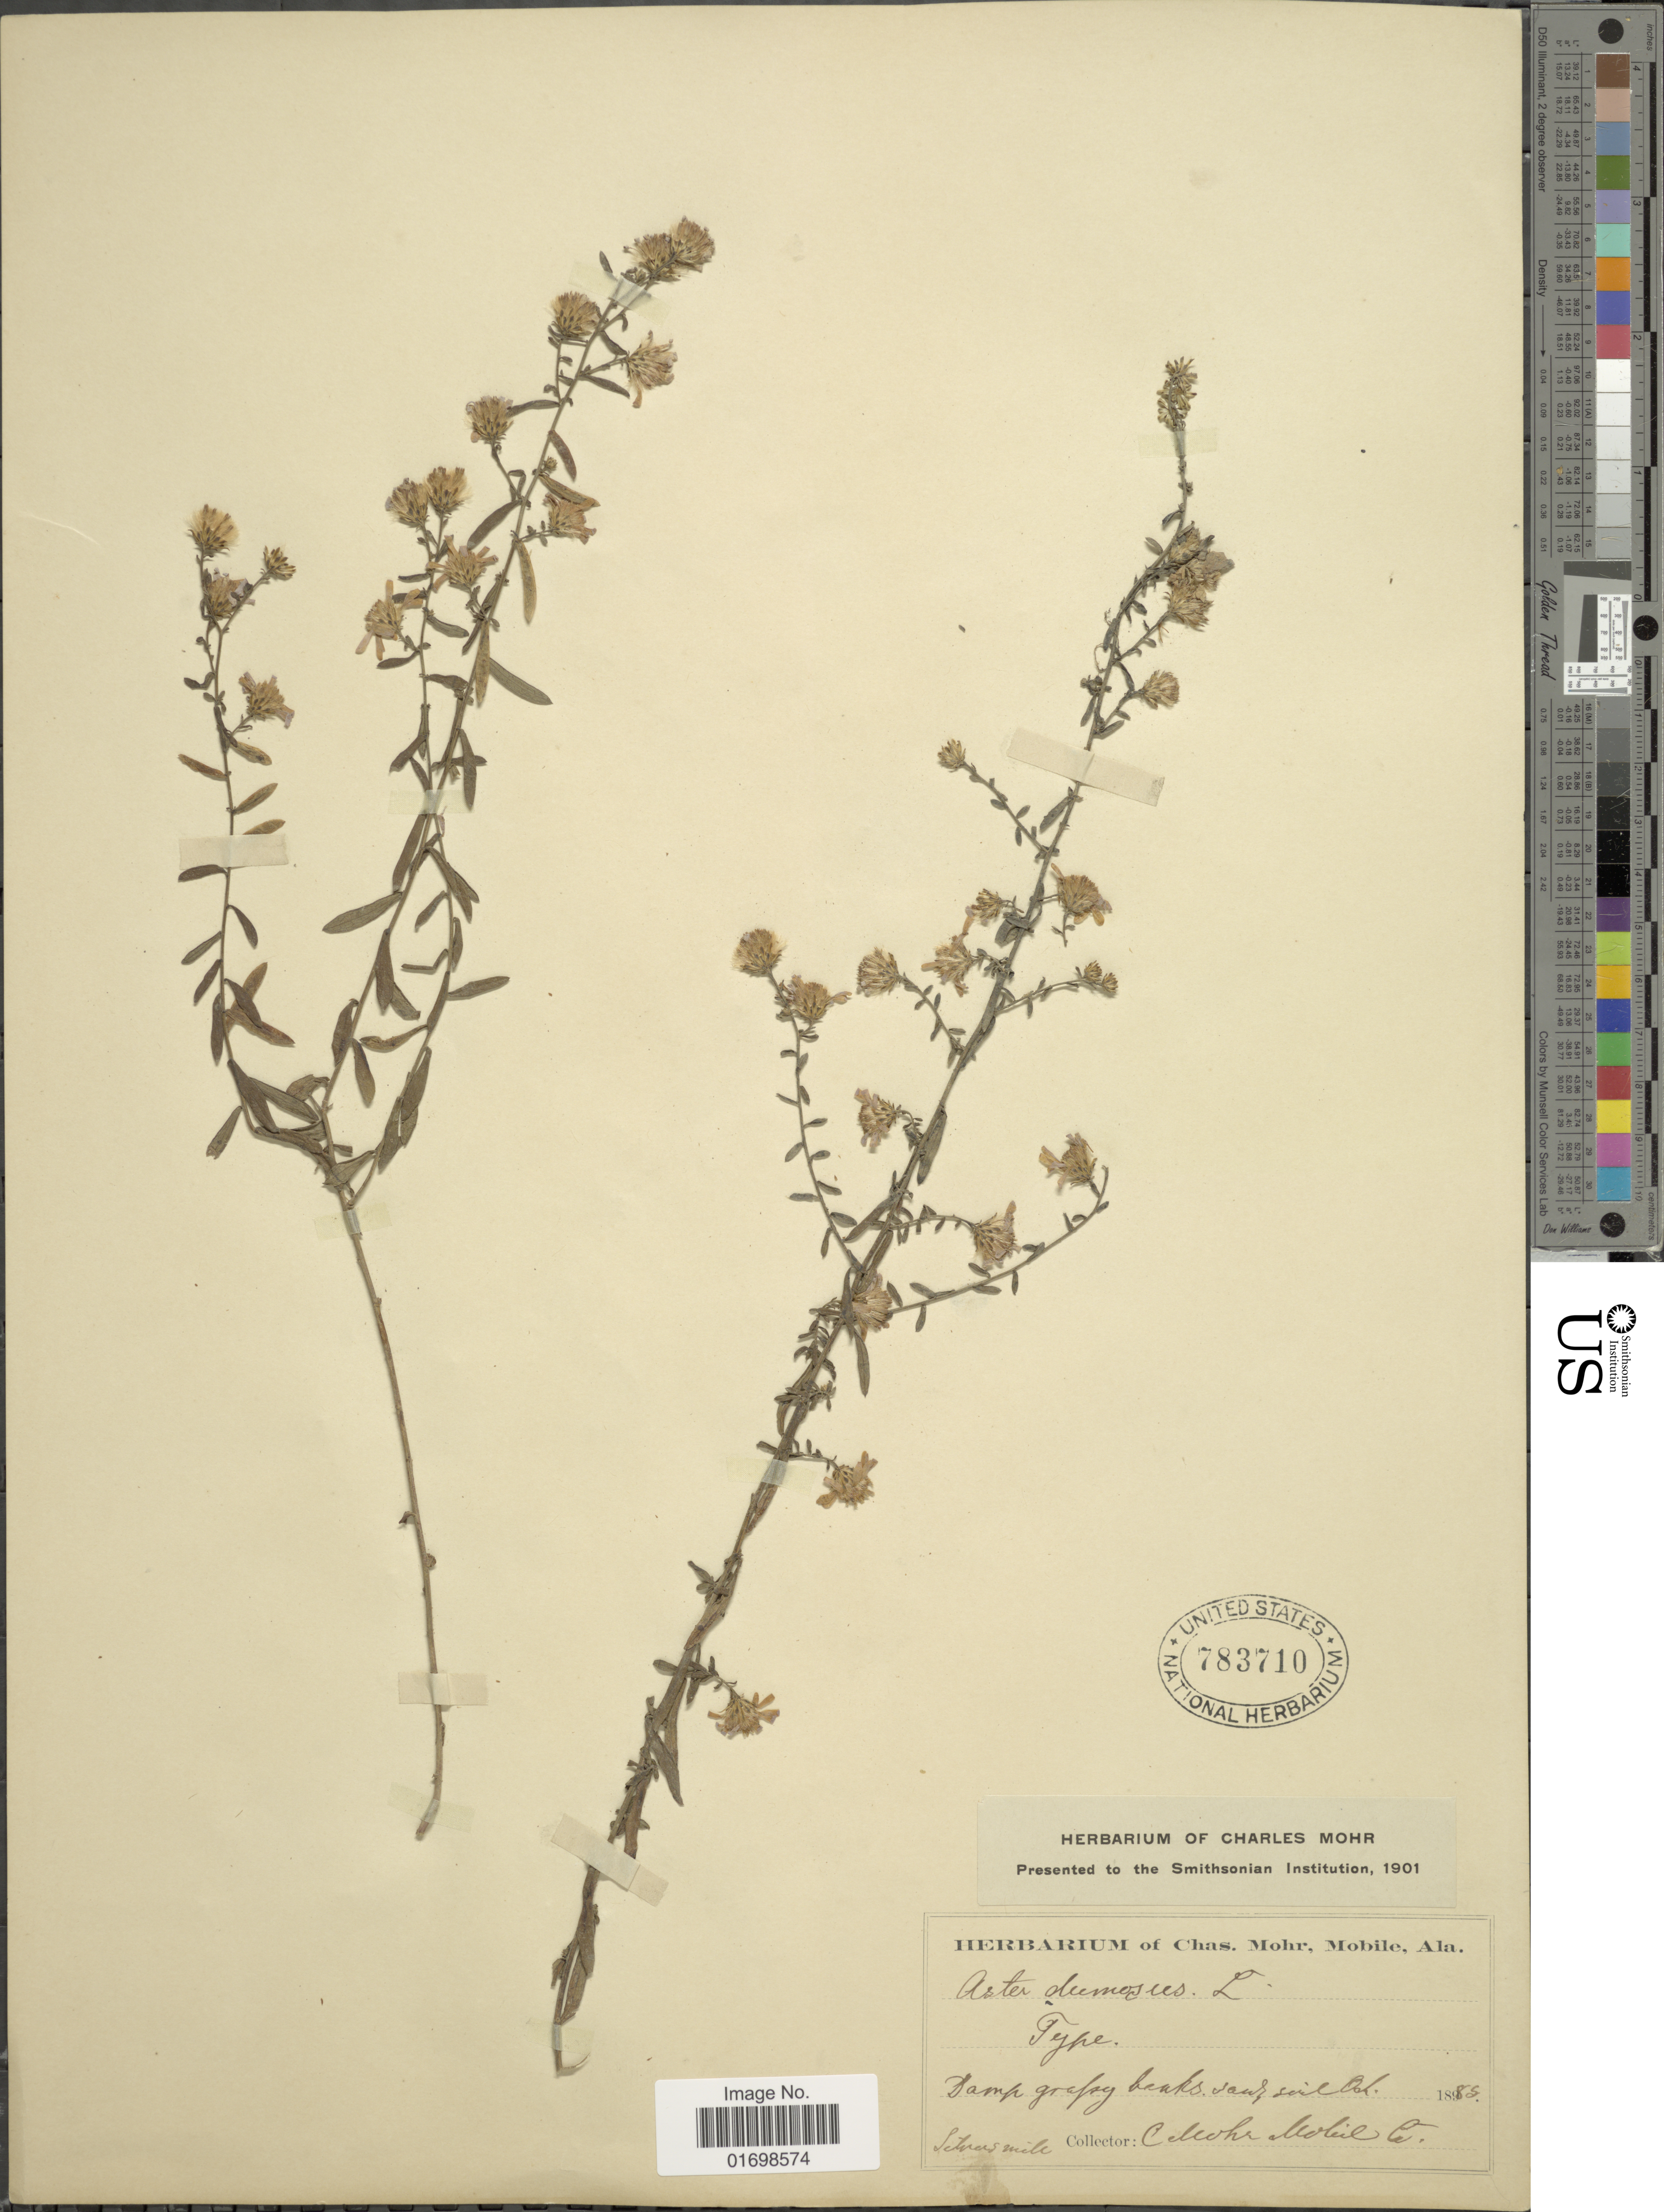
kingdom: Plantae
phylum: Tracheophyta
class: Magnoliopsida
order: Asterales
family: Asteraceae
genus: Symphyotrichum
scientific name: Symphyotrichum dumosum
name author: (L.) G.L. Nesom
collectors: Mohr, C. T. (herbarium)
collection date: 1885-10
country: United States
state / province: Alabama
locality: Mobile Co.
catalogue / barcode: US 783710